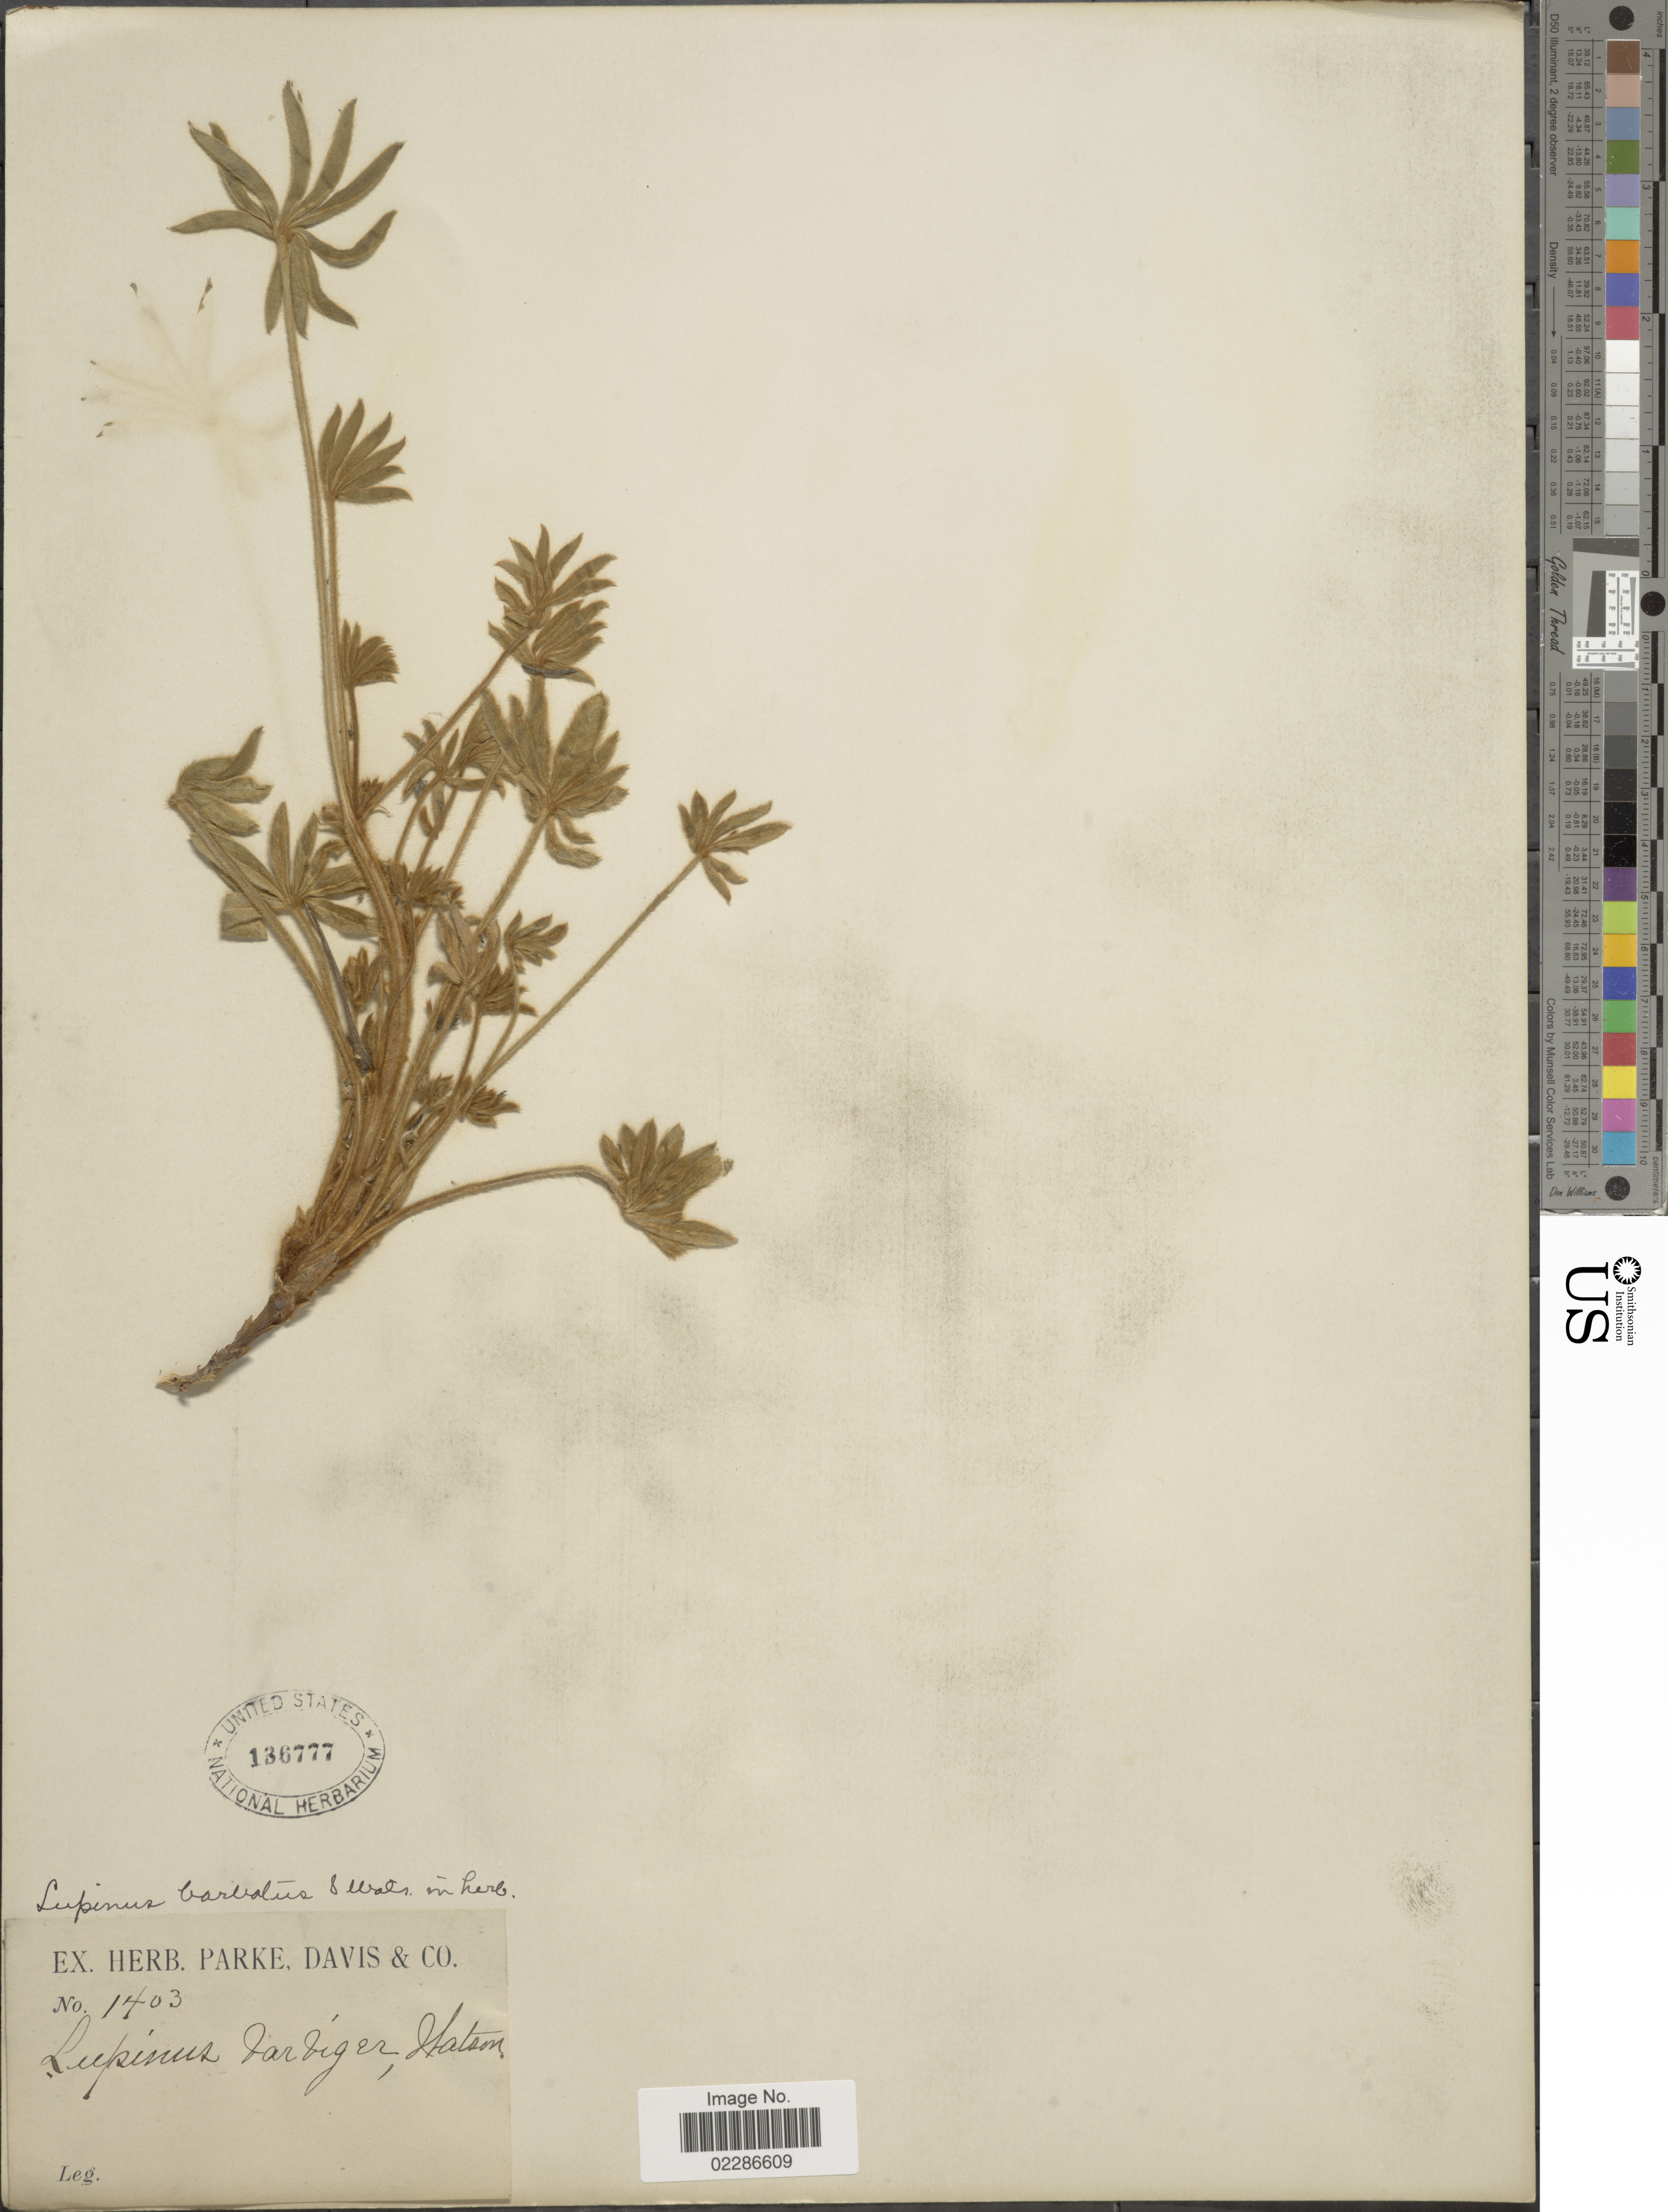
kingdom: Plantae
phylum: Tracheophyta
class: Magnoliopsida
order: Fabales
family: Fabaceae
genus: Lupinus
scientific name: Lupinus palmeri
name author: S. Watson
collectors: ex herb. Parke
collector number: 1403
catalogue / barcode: US 136777